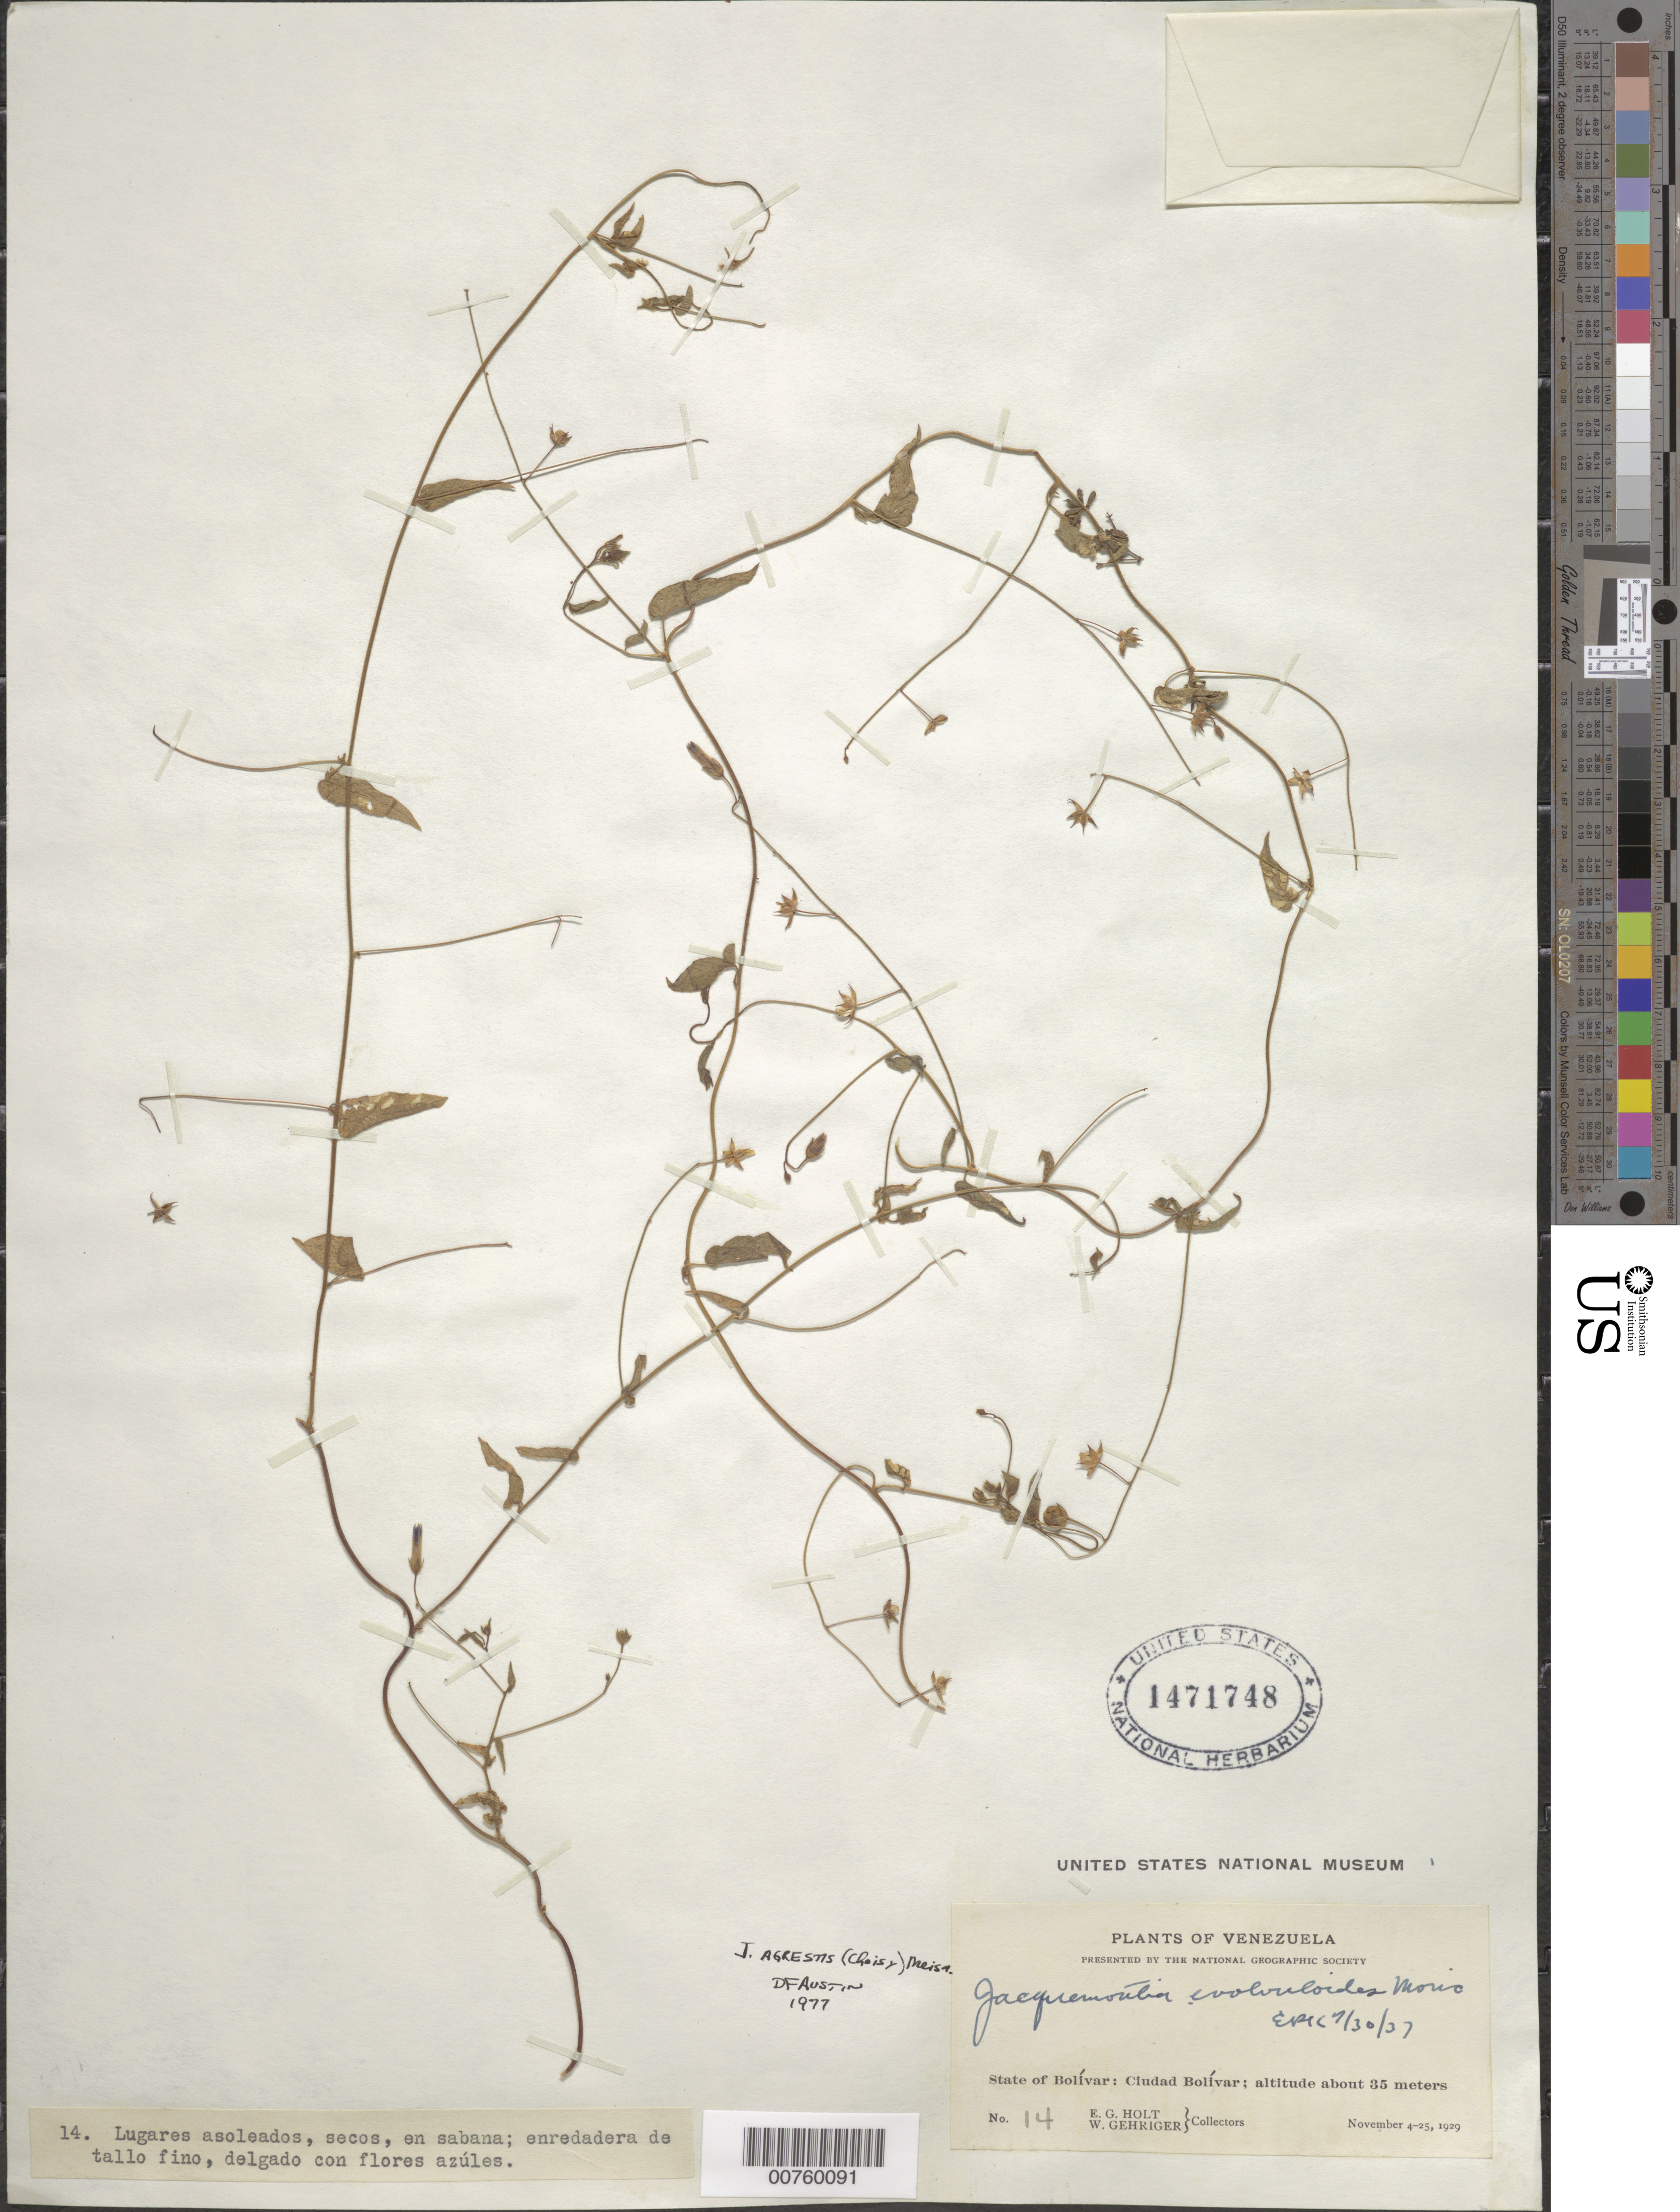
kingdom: Plantae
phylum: Tracheophyta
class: Magnoliopsida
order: Solanales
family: Convolvulaceae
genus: Jacquemontia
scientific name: Jacquemontia agrestis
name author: (Mart. ex Choisy) Meisn.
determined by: Austin, D. F.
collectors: E. Holt & W. Gehriger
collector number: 14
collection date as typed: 4-Nov-29 to 25-Nov-29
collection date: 1929-11-04/1929-11-25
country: Venezuela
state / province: Bolívar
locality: Ciudad Bolívar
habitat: Sunny, dry places in savanna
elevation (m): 35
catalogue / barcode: US 1471748